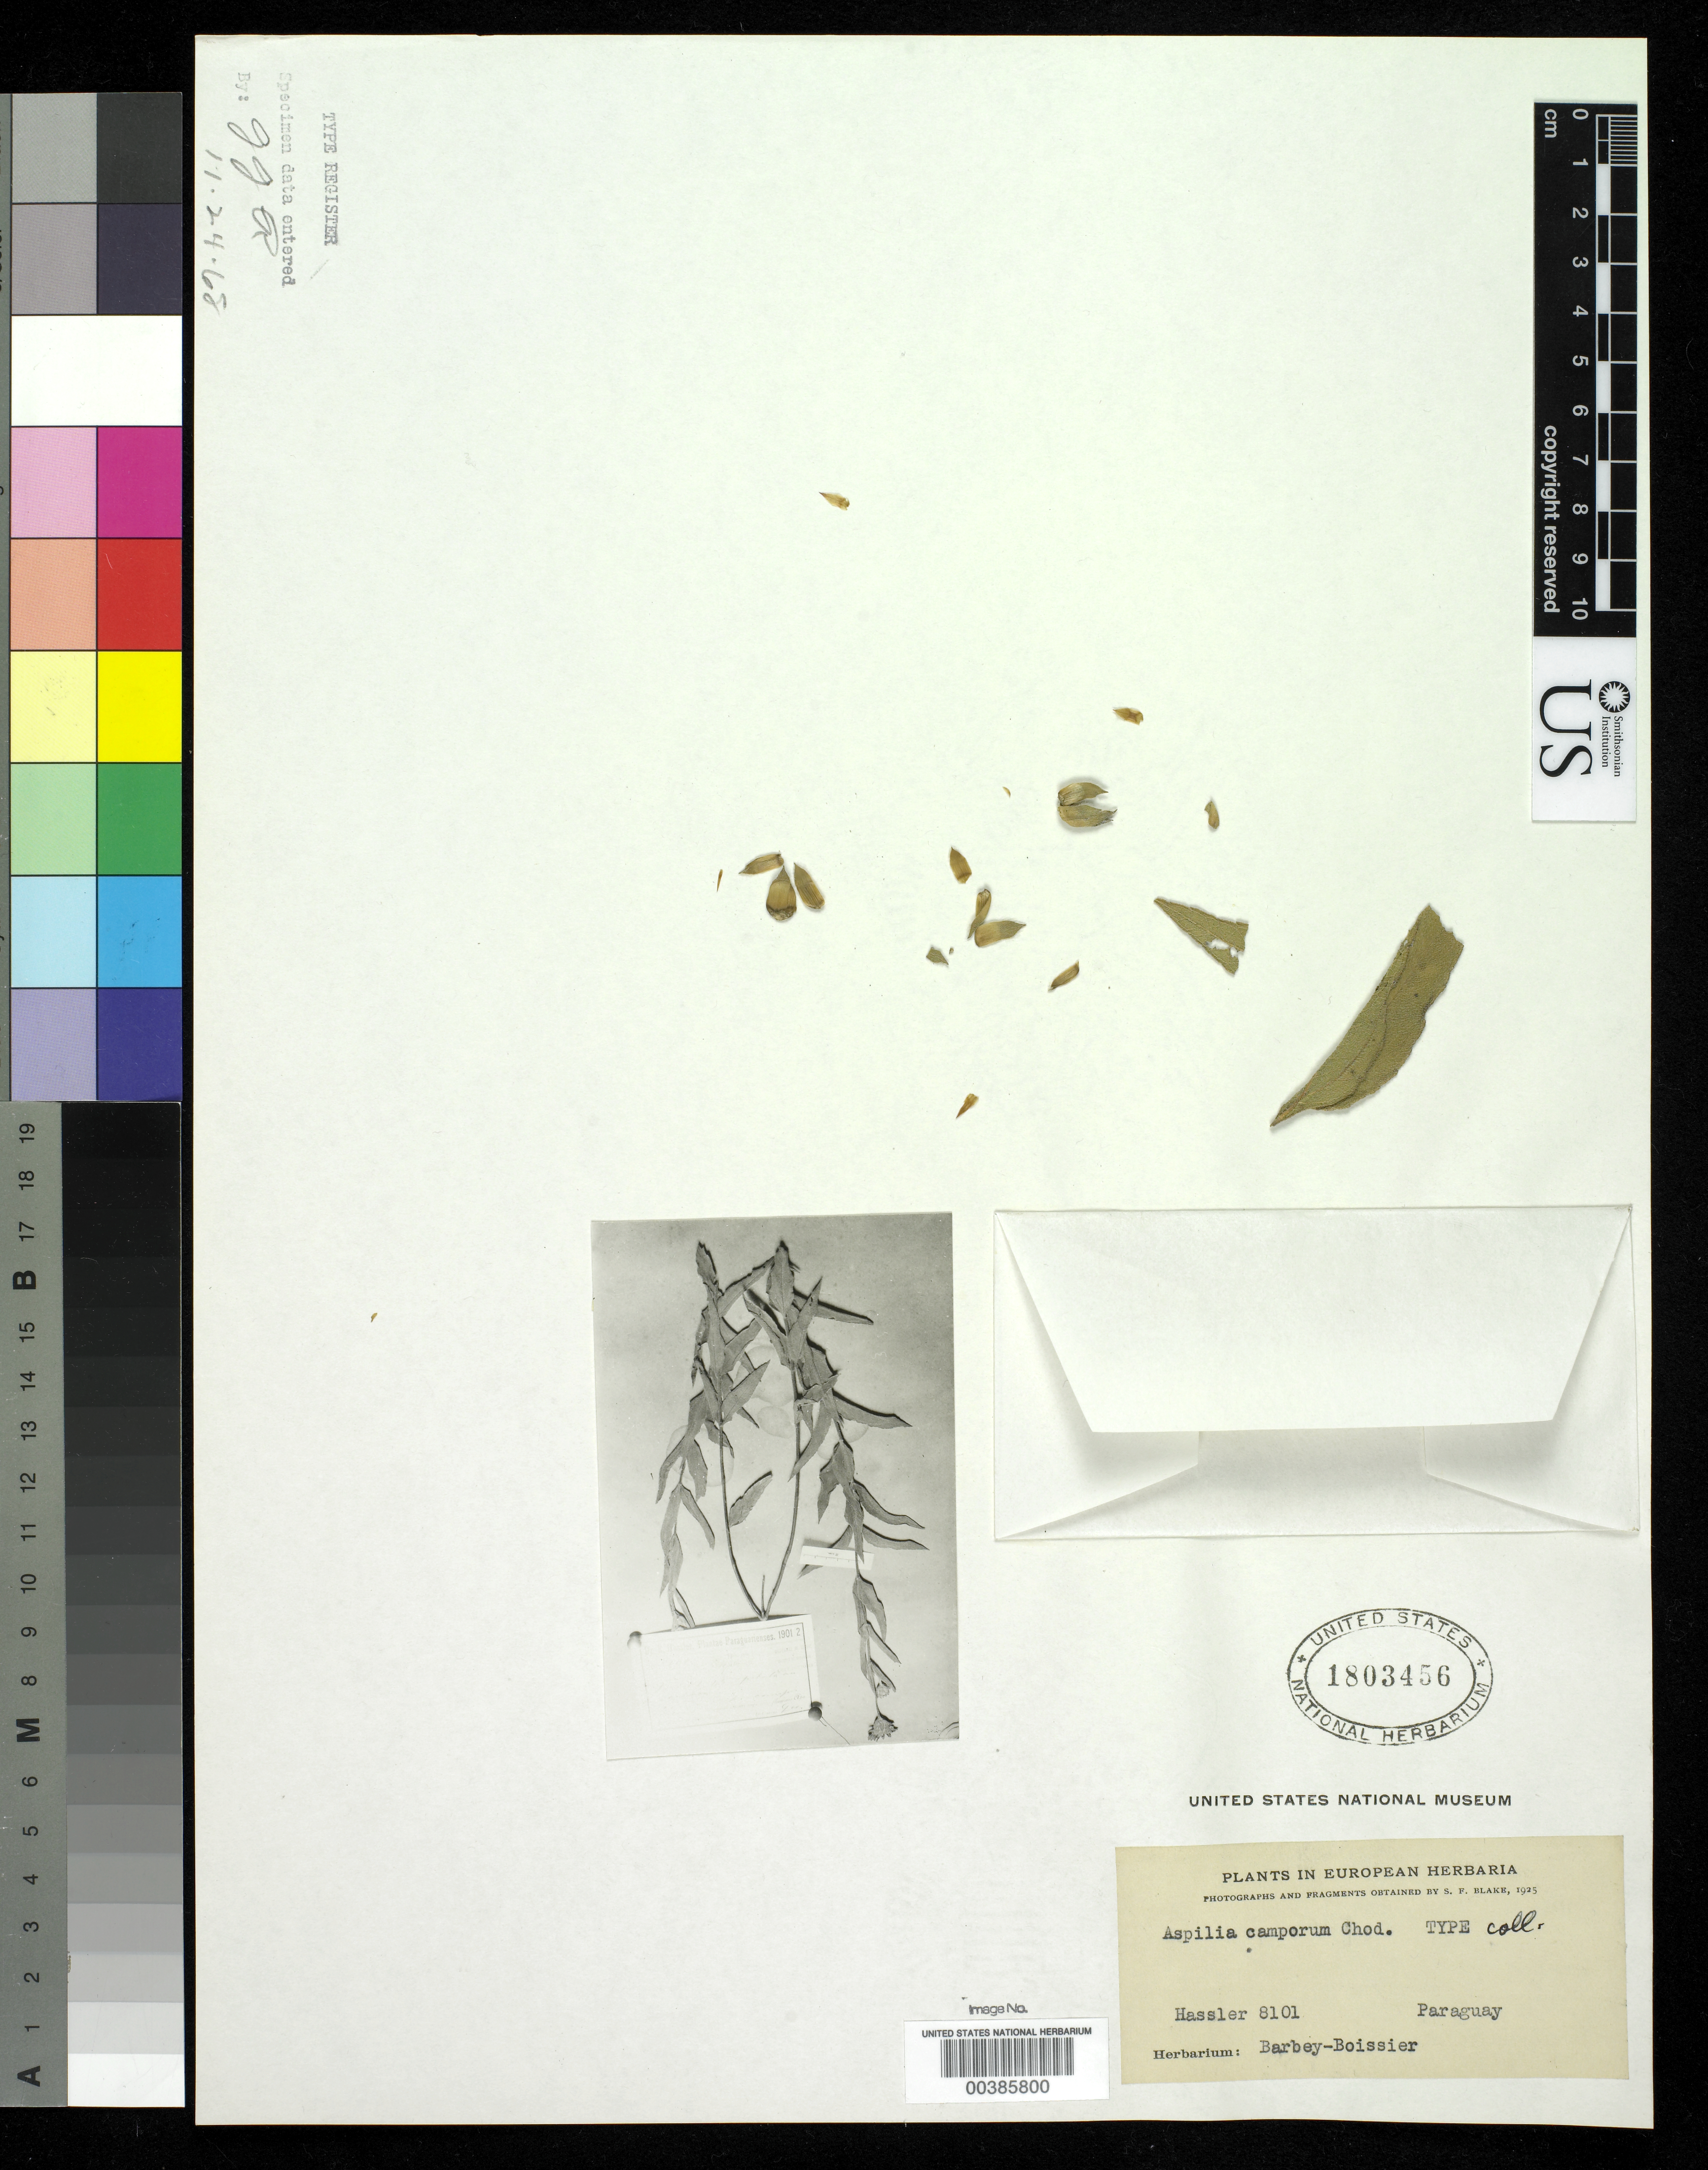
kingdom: Plantae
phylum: Tracheophyta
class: Magnoliopsida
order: Asterales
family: Asteraceae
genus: Aspilia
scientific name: Aspilia camporum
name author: Chodat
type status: Type Fragment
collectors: E. Hassler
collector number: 8101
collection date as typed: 1901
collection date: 1901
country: Paraguay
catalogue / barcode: US 1803456